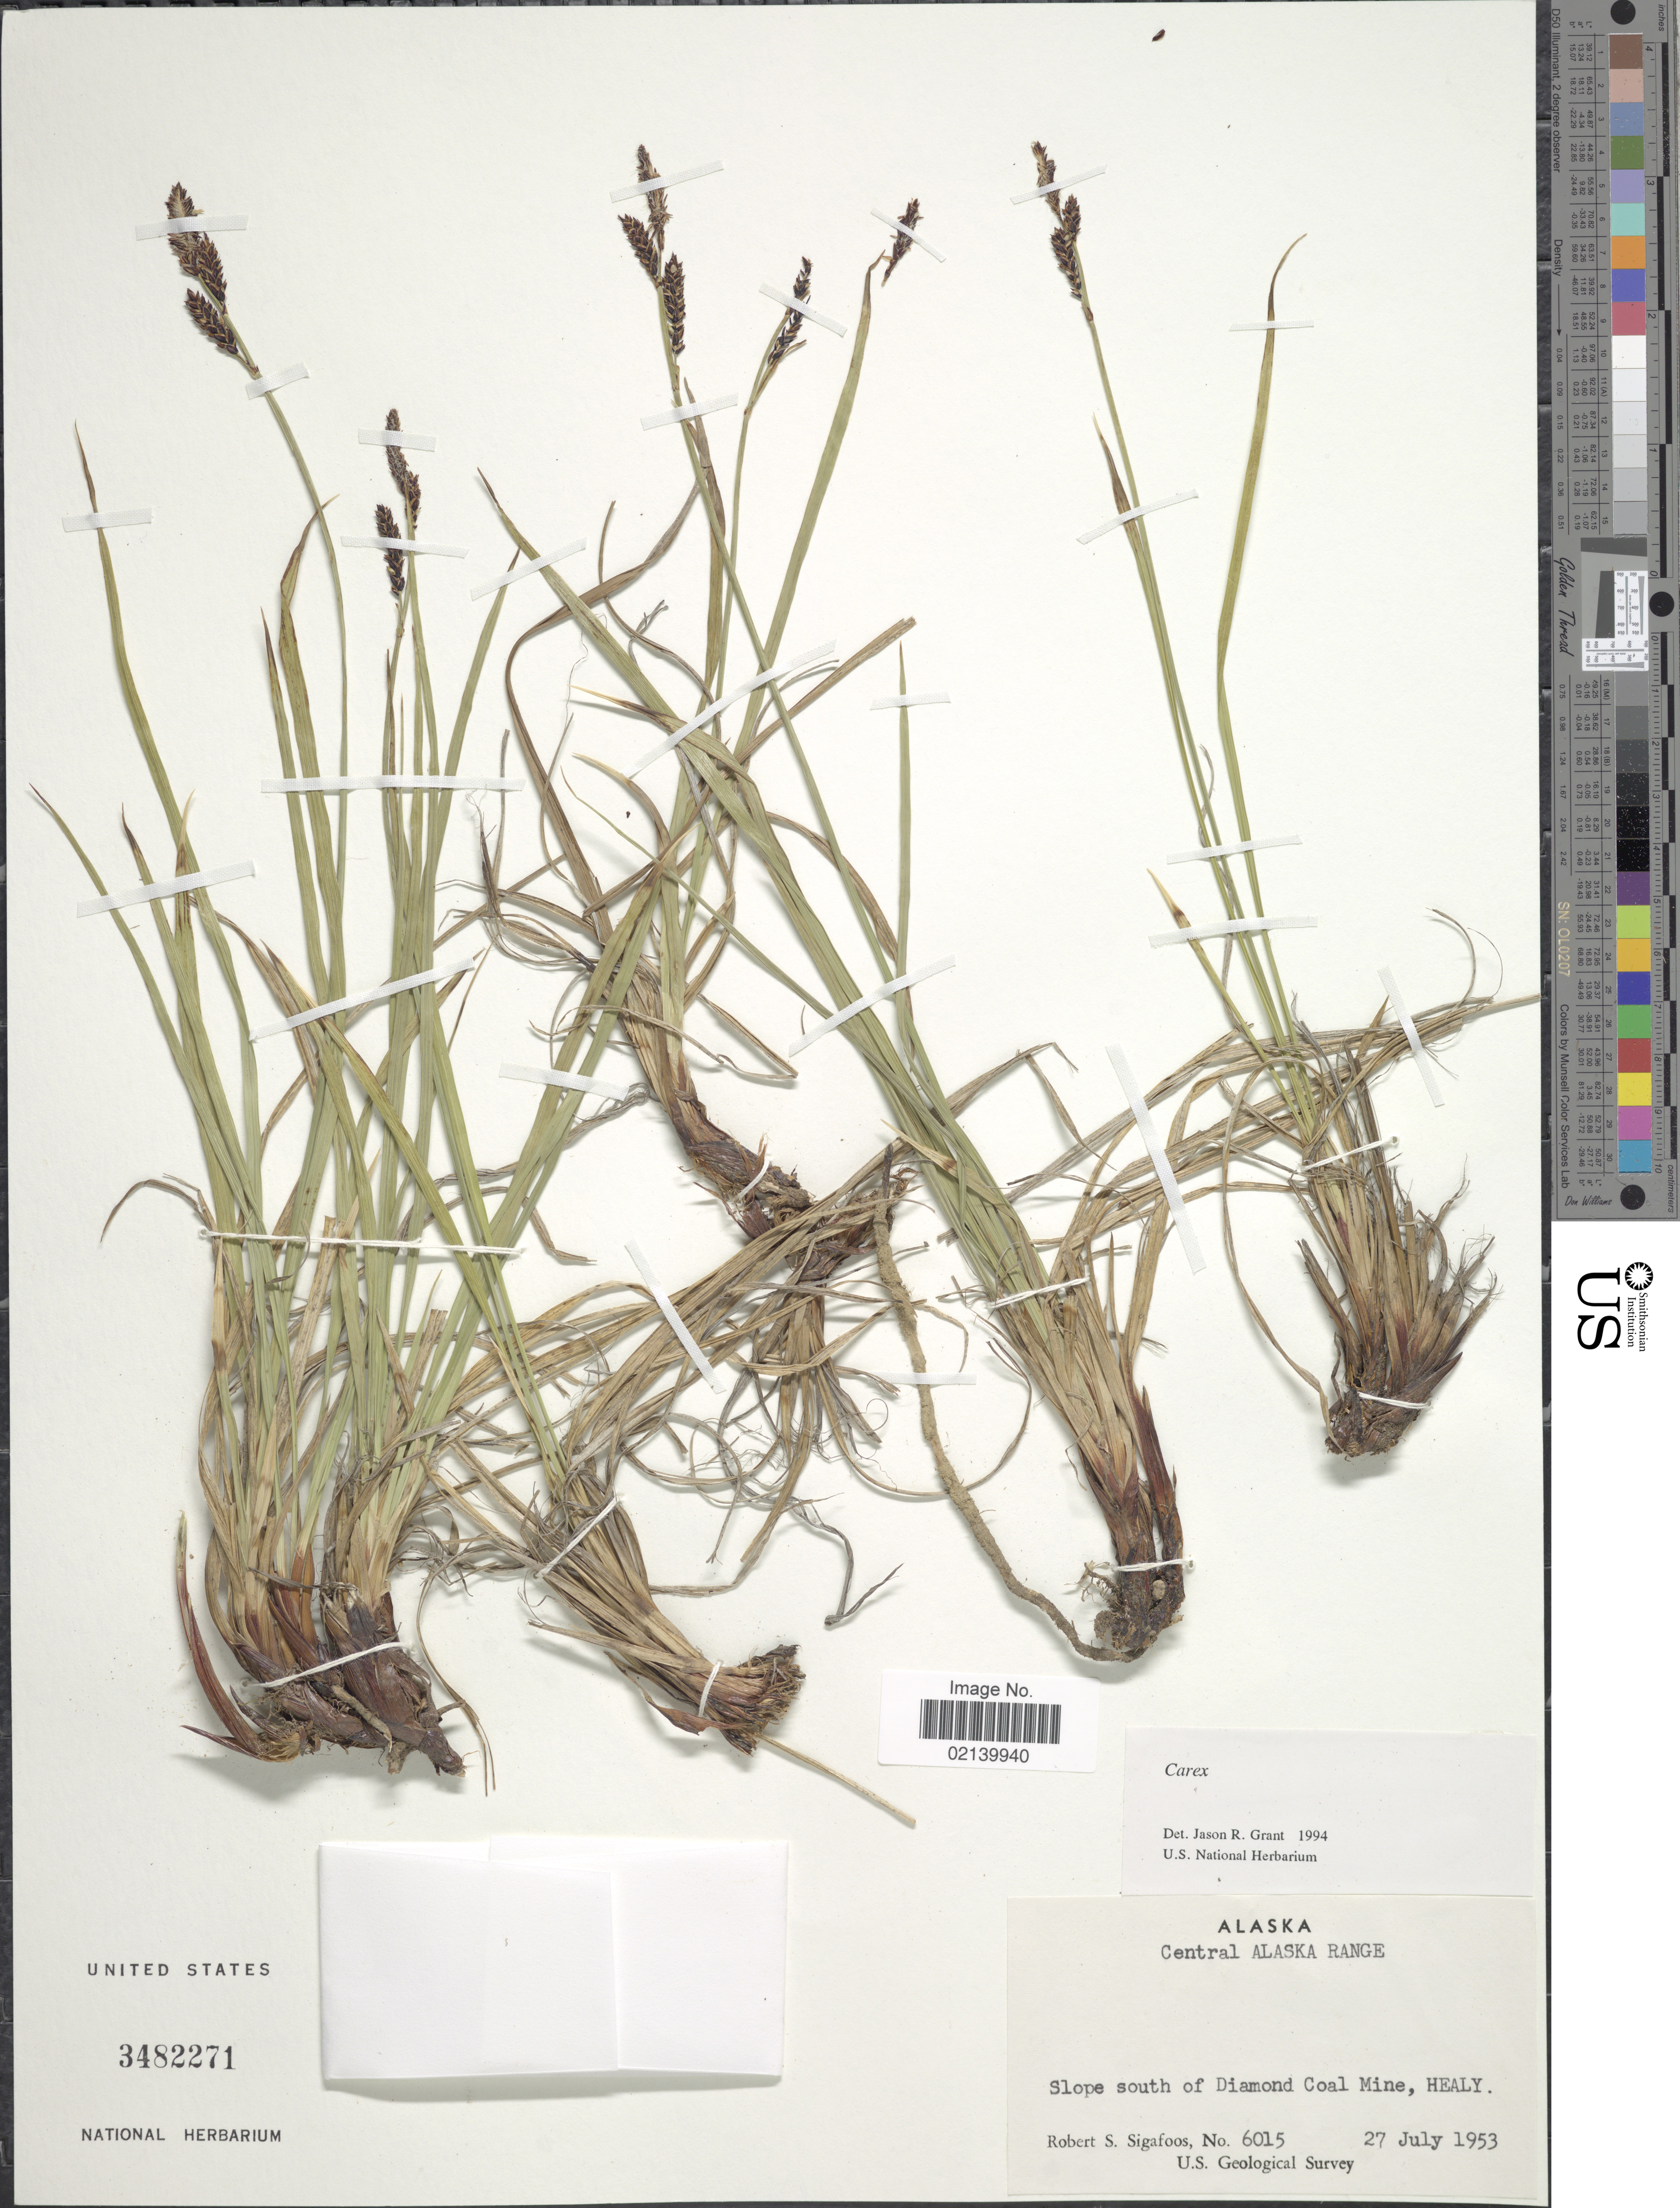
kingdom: Plantae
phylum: Tracheophyta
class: Liliopsida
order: Poales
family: Cyperaceae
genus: Carex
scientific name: Carex sp.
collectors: R. Sigafoos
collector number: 6015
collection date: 1953-07-27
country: United States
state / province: Alaska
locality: Alaska, Central Alaska Range, Slope south of Diamond Coal Mine, Healy.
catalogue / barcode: US 3482271